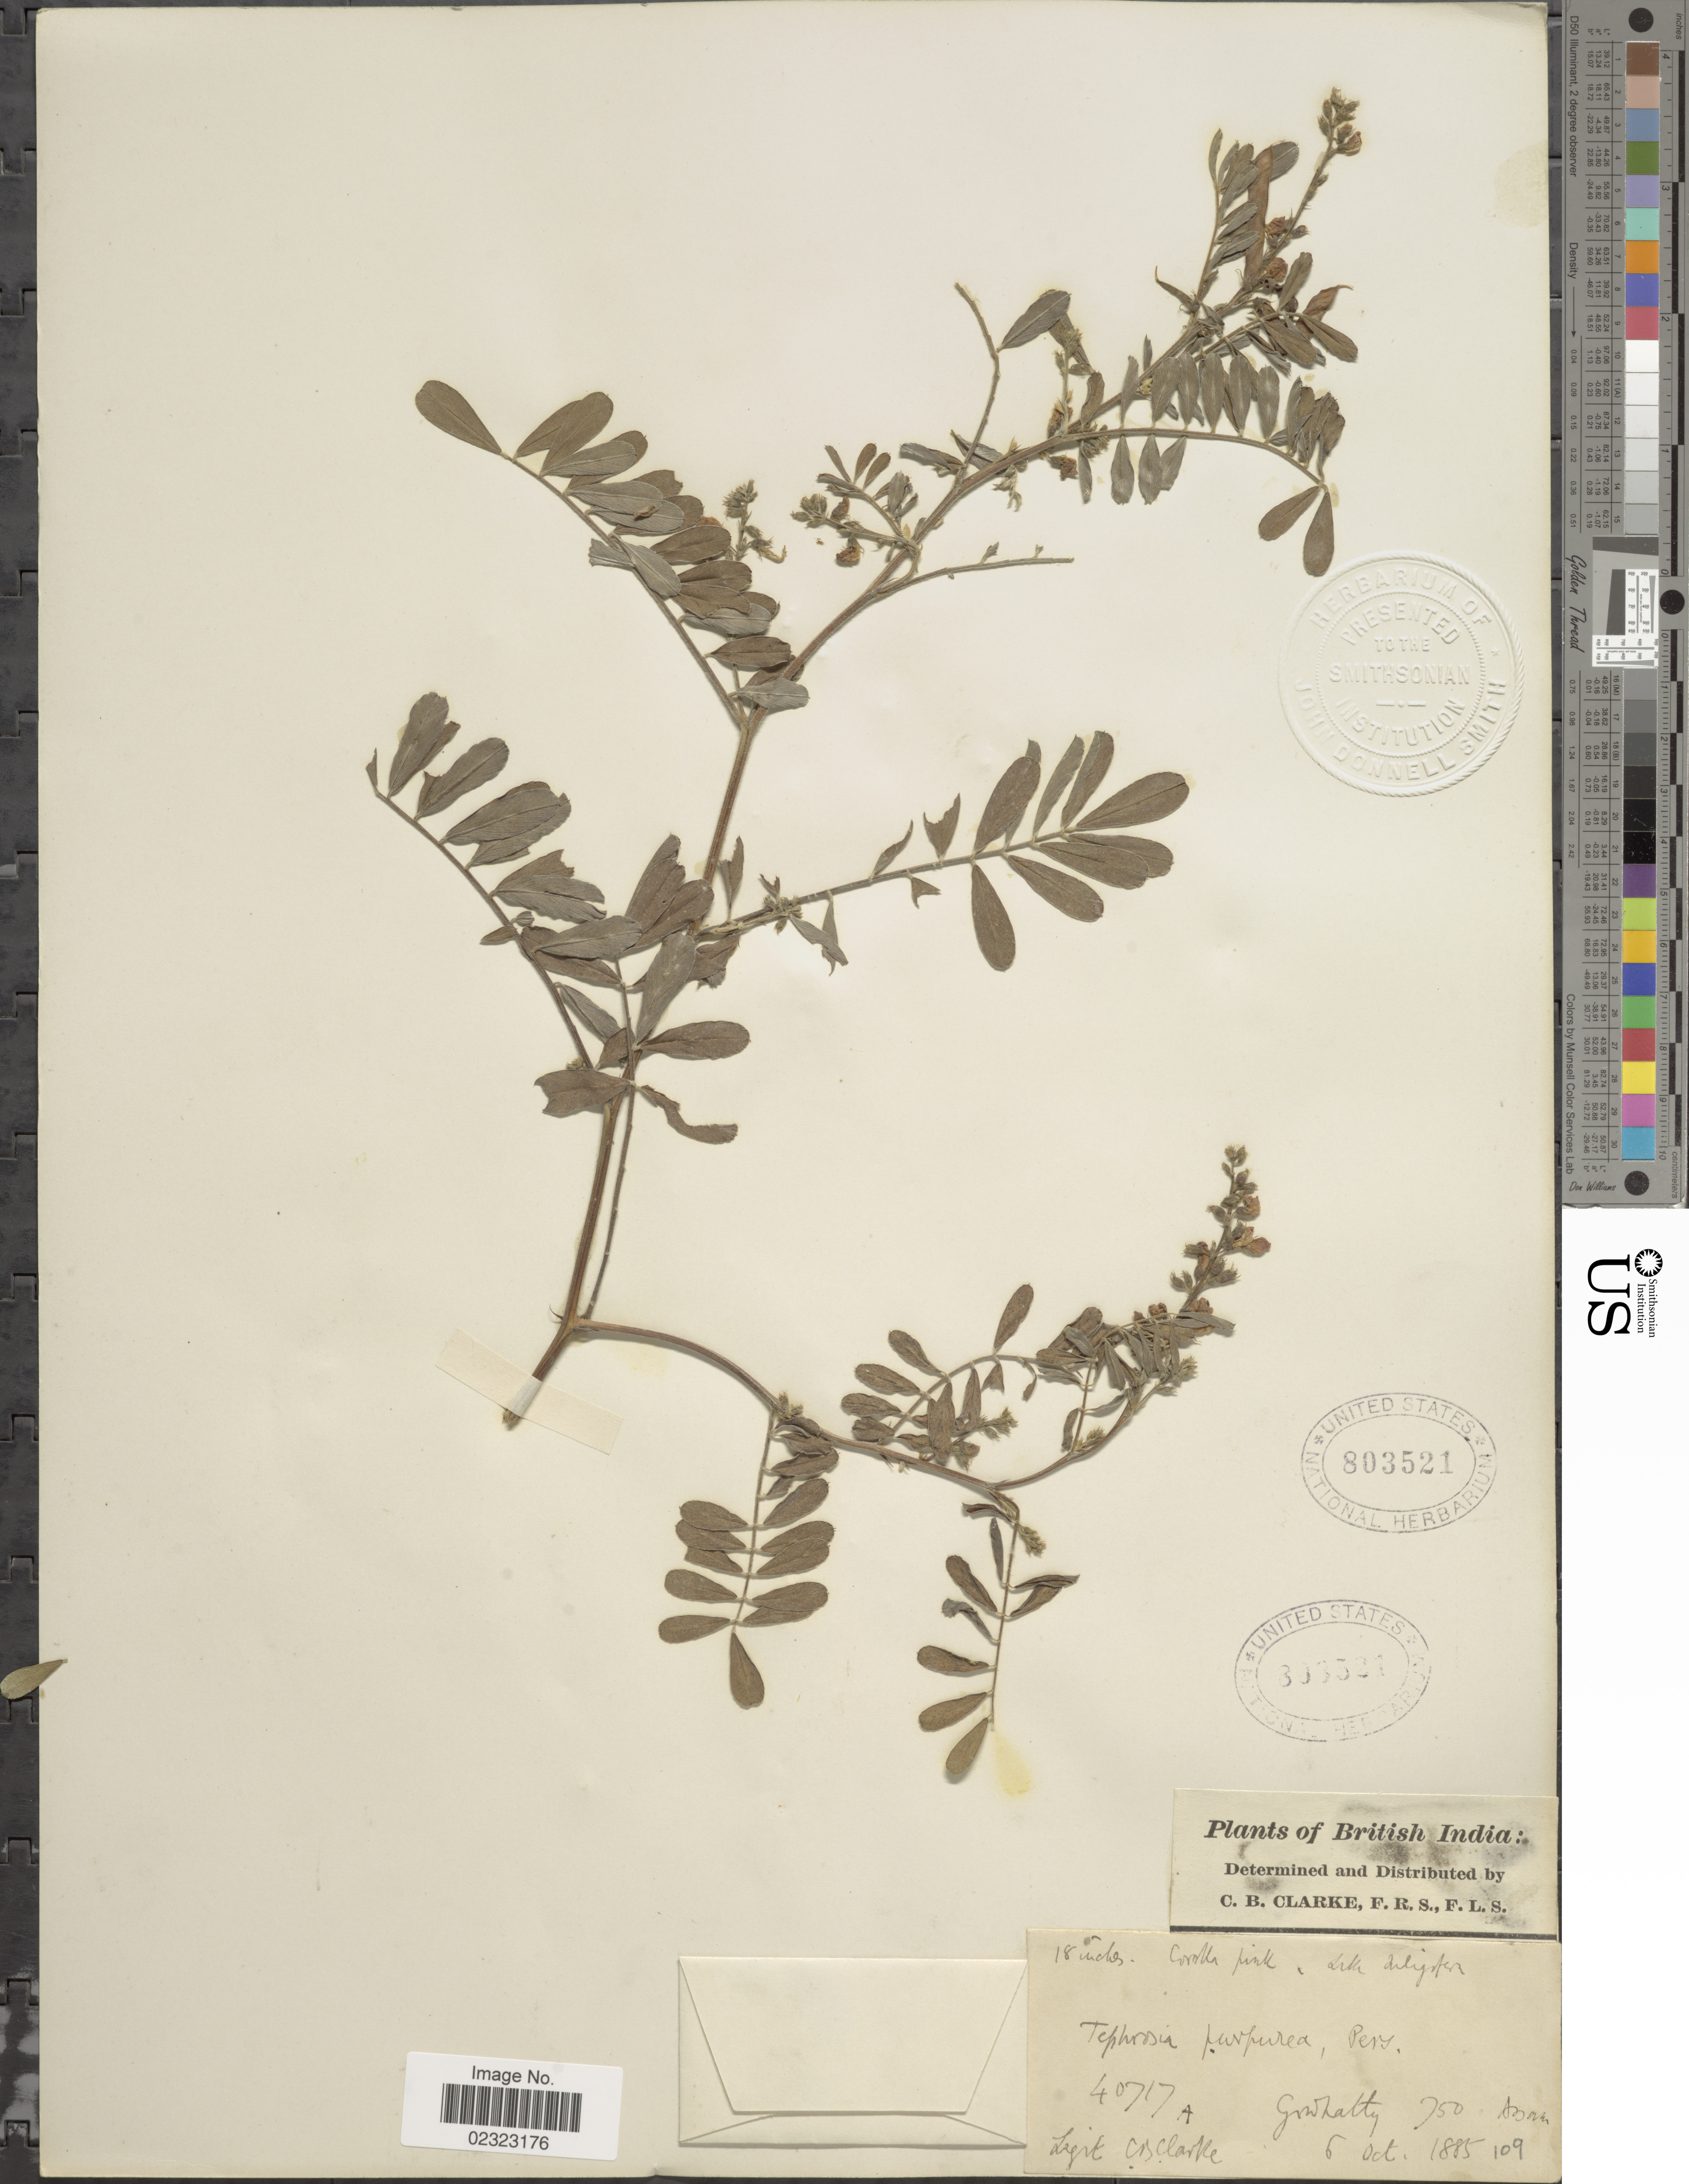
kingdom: Plantae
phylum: Tracheophyta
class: Magnoliopsida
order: Fabales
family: Fabaceae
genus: Tephrosia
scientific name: Tephrosia purpurea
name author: (L.) Pers.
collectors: C. B. Clarke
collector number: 40717A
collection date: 1885-10-06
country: India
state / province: Assam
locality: Gowhatty British India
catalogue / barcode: US 803521